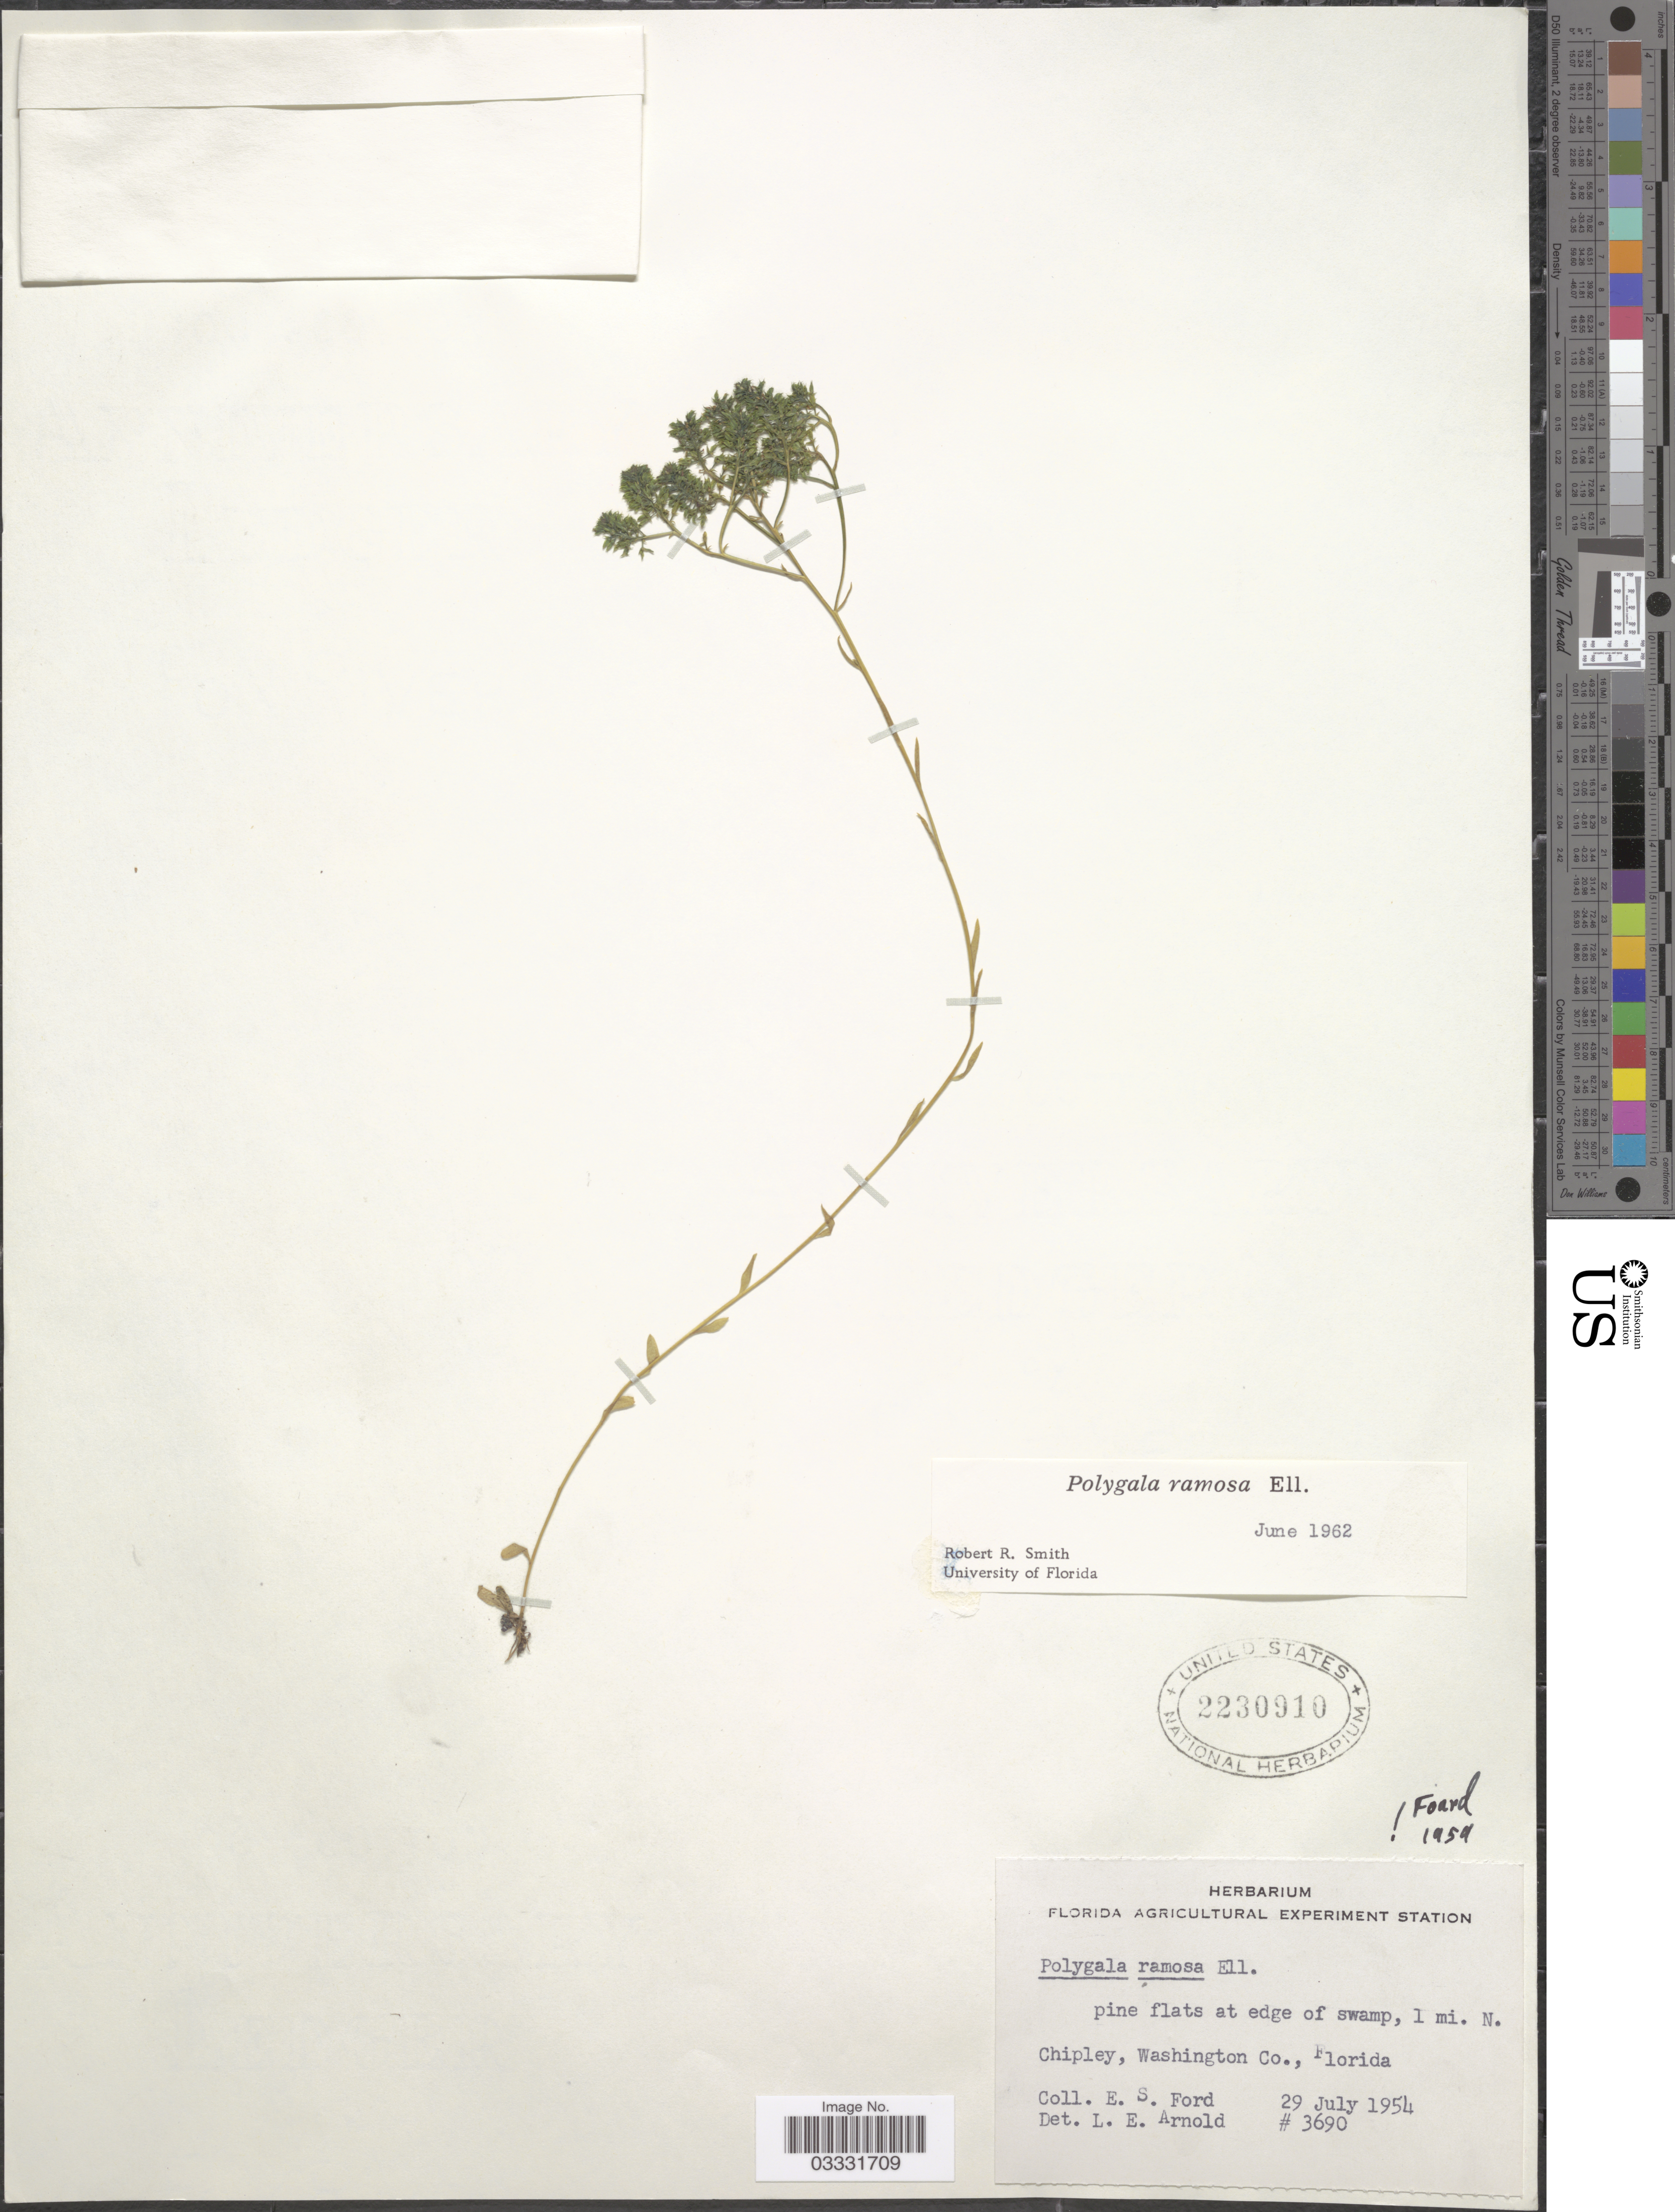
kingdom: Plantae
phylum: Tracheophyta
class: Magnoliopsida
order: Fabales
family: Polygalaceae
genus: Polygala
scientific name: Polygala ramosa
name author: Elliott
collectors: E. Ford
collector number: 3690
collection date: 1954-07-29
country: United States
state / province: Florida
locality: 1 mi. N. Chipley, Washington Co.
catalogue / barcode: US 2230910